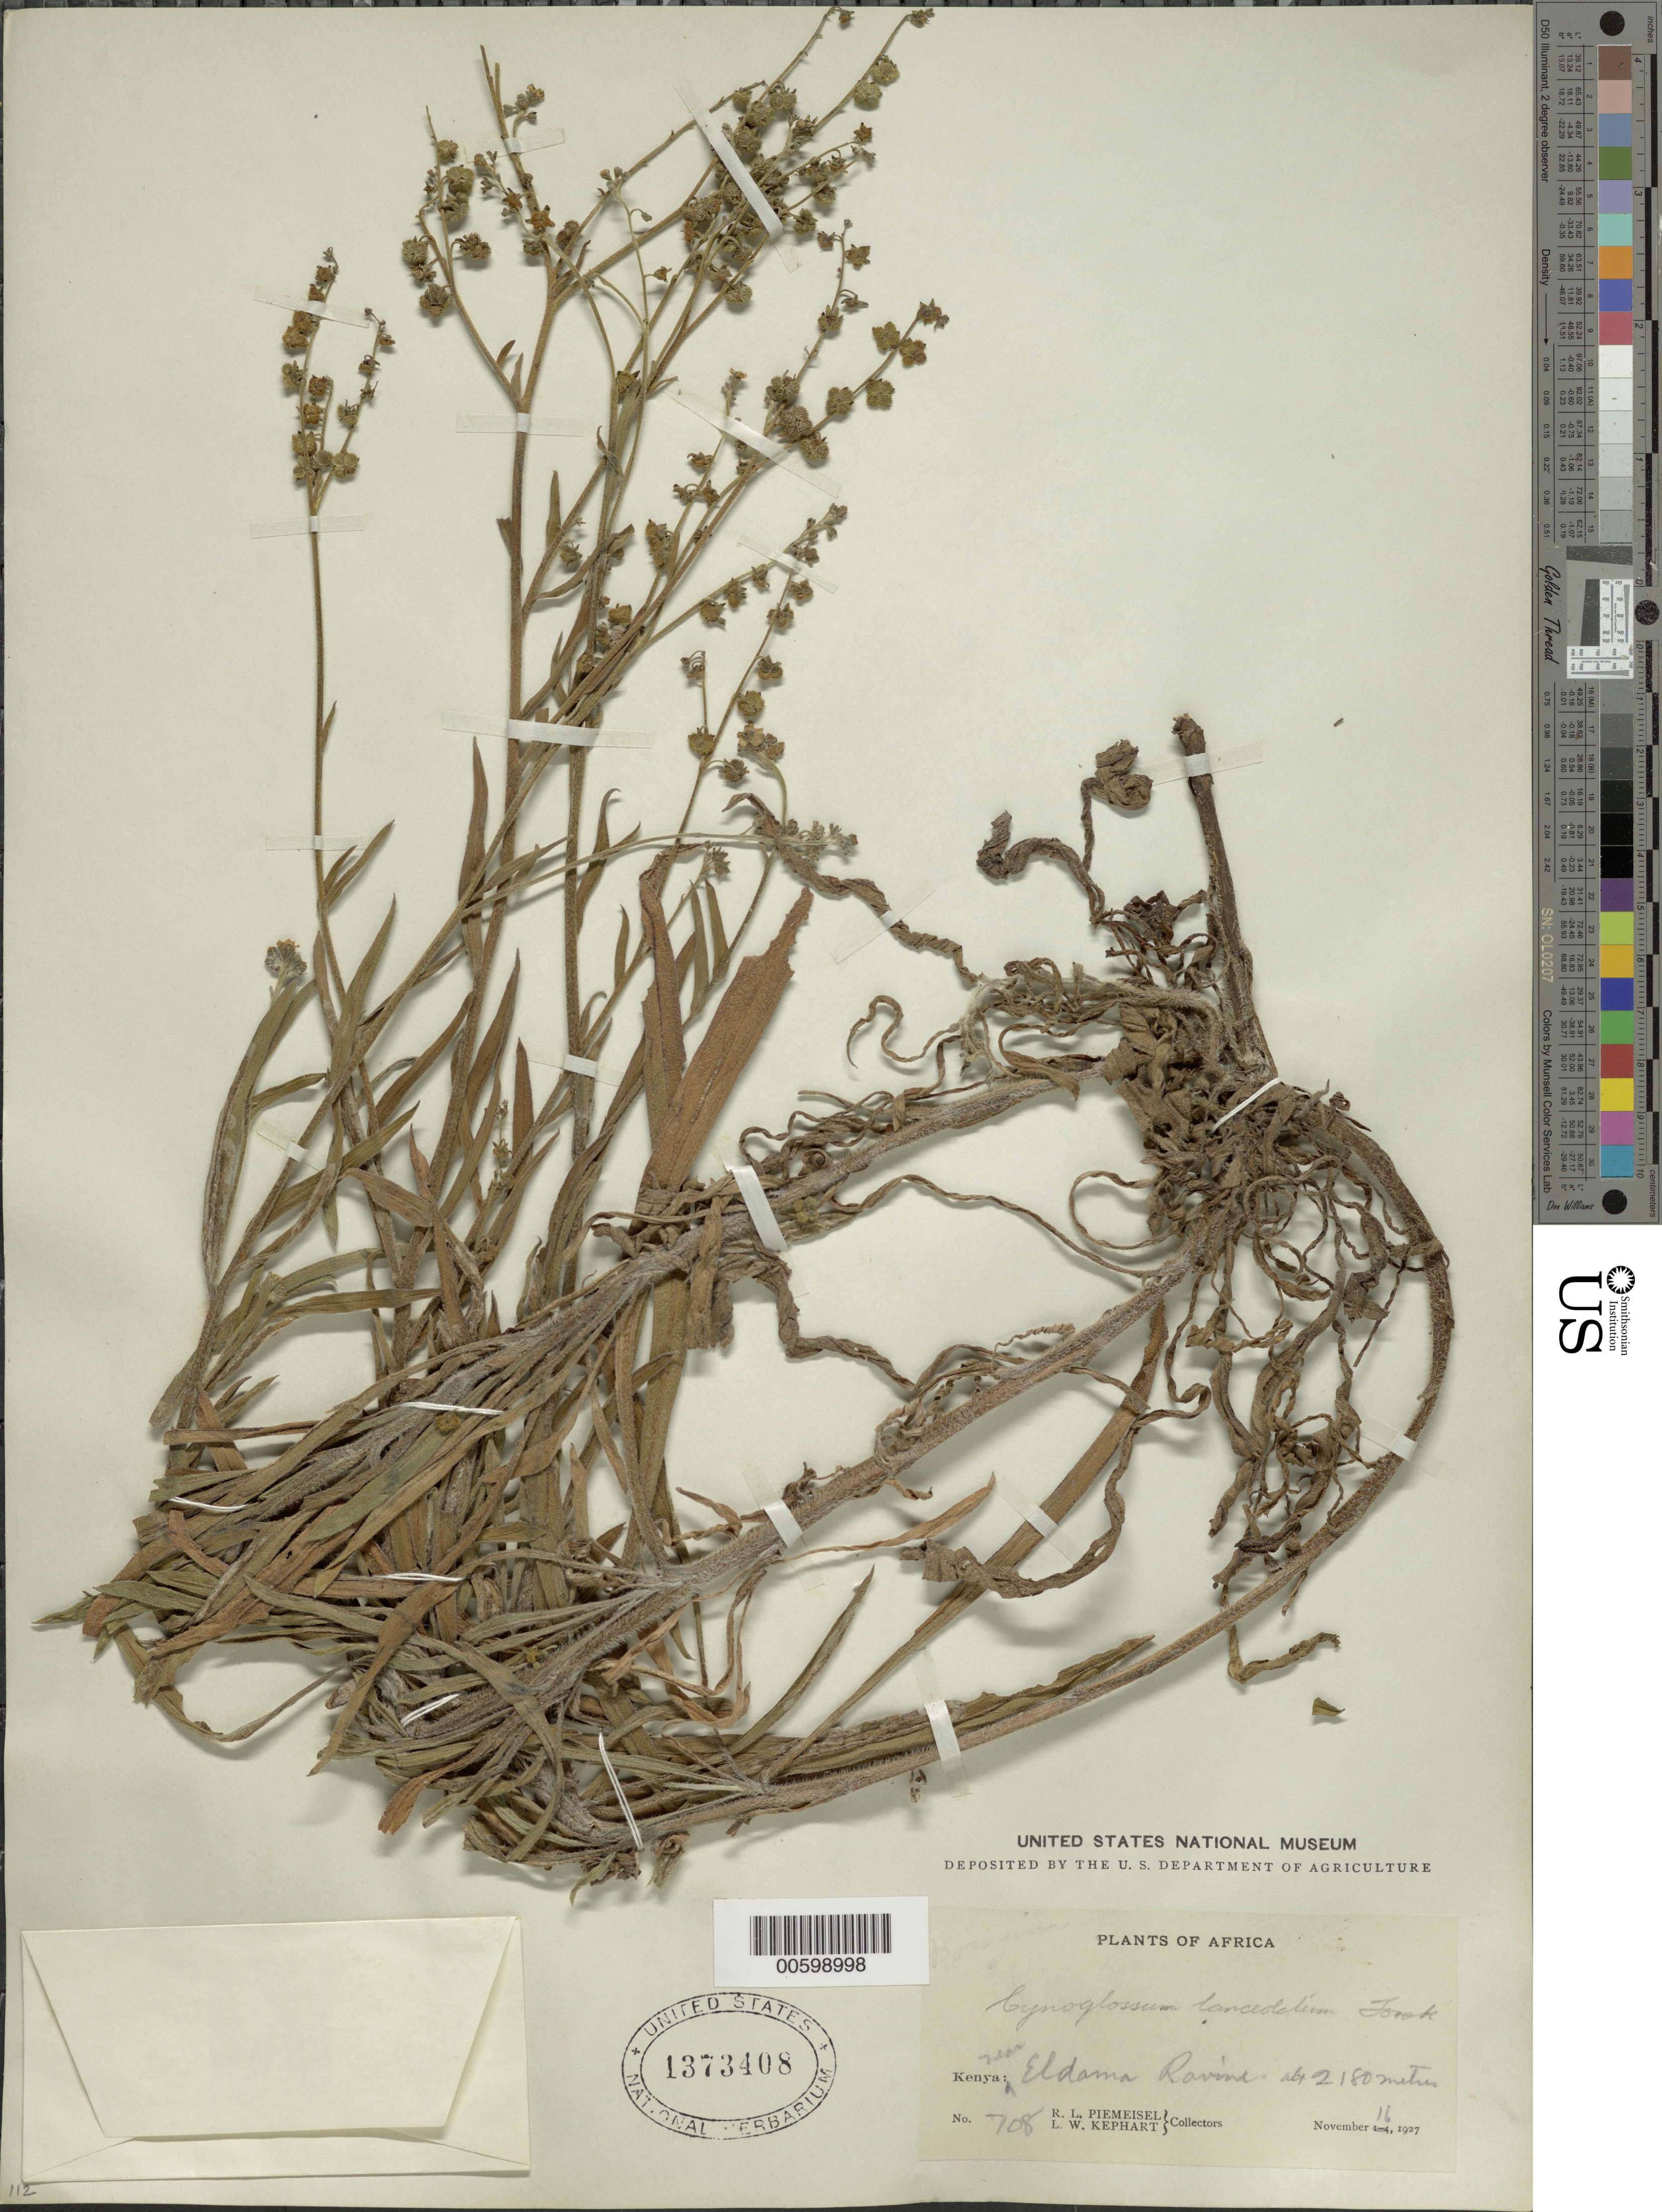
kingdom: Plantae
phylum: Tracheophyta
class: Magnoliopsida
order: Boraginales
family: Boraginaceae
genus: Cynoglossum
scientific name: Cynoglossum lanceolatum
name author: Forssk.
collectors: R. L. Piemeisel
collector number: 708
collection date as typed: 16 Nov 1927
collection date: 1927-11-16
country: Kenya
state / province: Baringo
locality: Near Eldama Ravine, Rift Valley.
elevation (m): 2180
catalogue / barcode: US 1373408